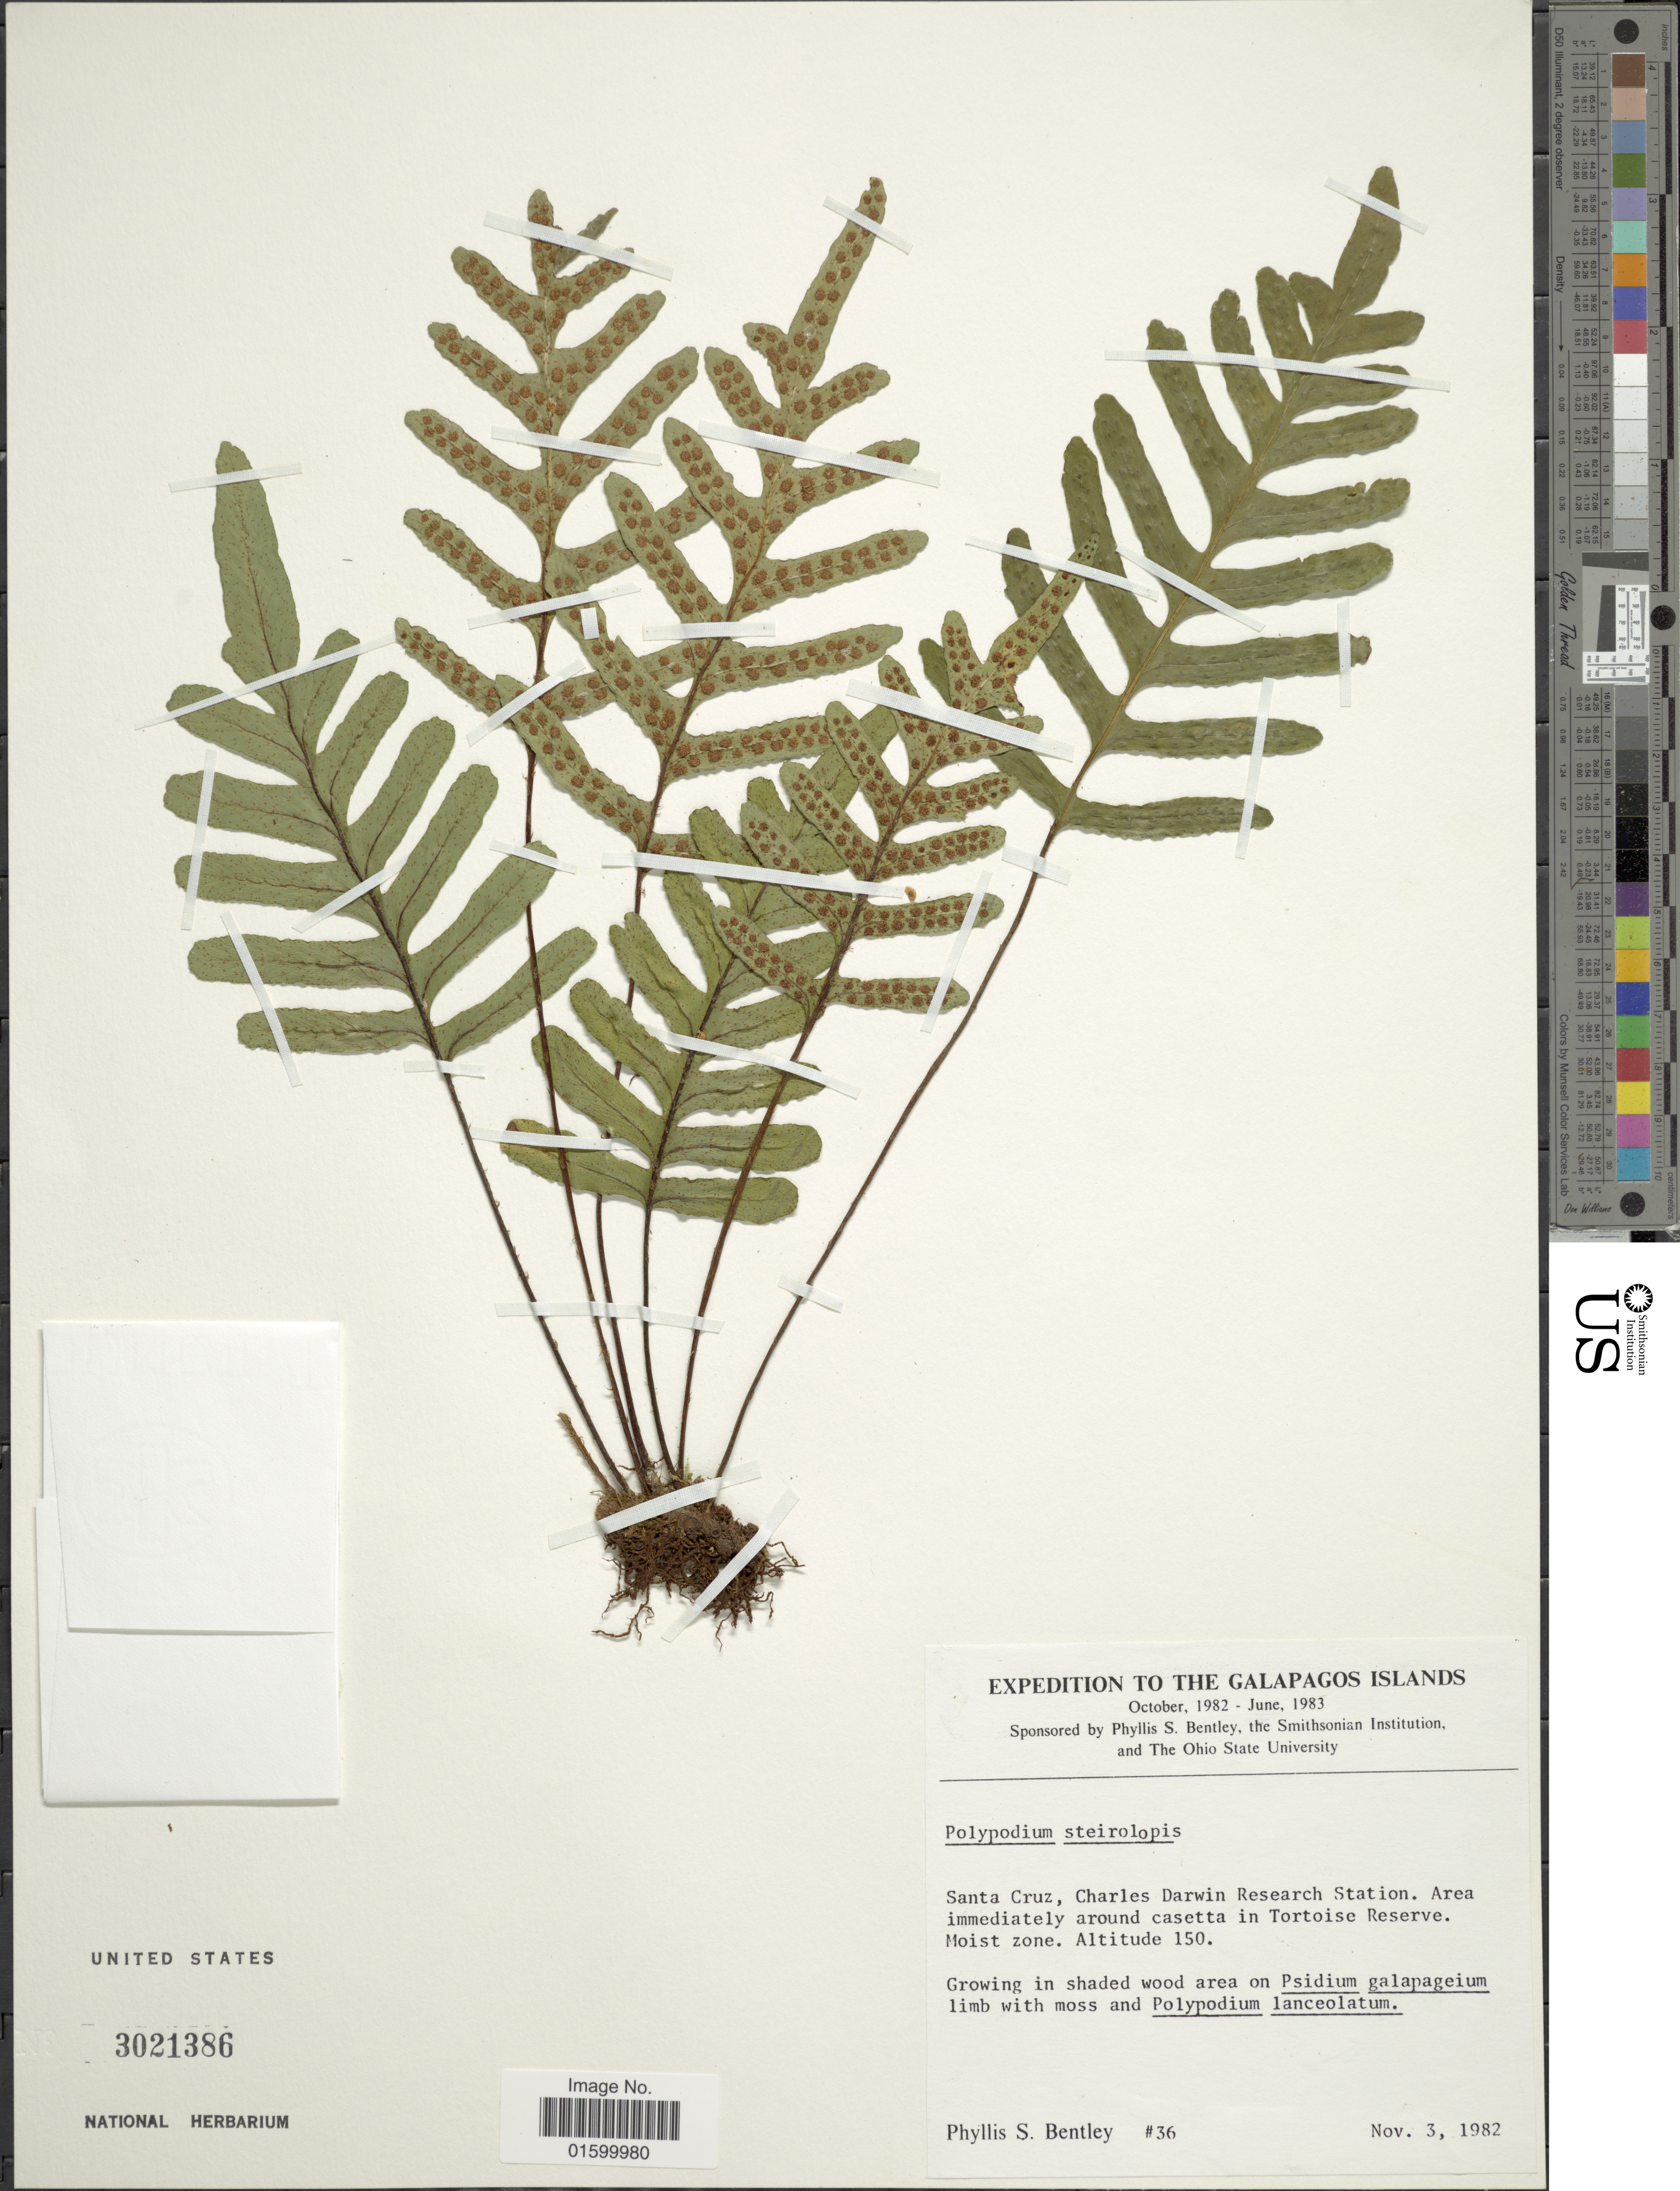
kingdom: Plantae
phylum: Tracheophyta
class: Polypodiopsida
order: Polypodiales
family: Polypodiaceae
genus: Pleopeltis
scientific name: Pleopeltis steirolepis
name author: (C. Chr.) A.R. Sm.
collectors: P. S. Bentley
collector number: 36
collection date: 1982-11-03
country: Ecuador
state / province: Colón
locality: Galapagos Islands, Santa Cruz, Charles Darwin Research Station, around casetta in Tortoise Reserve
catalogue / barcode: US 3021386